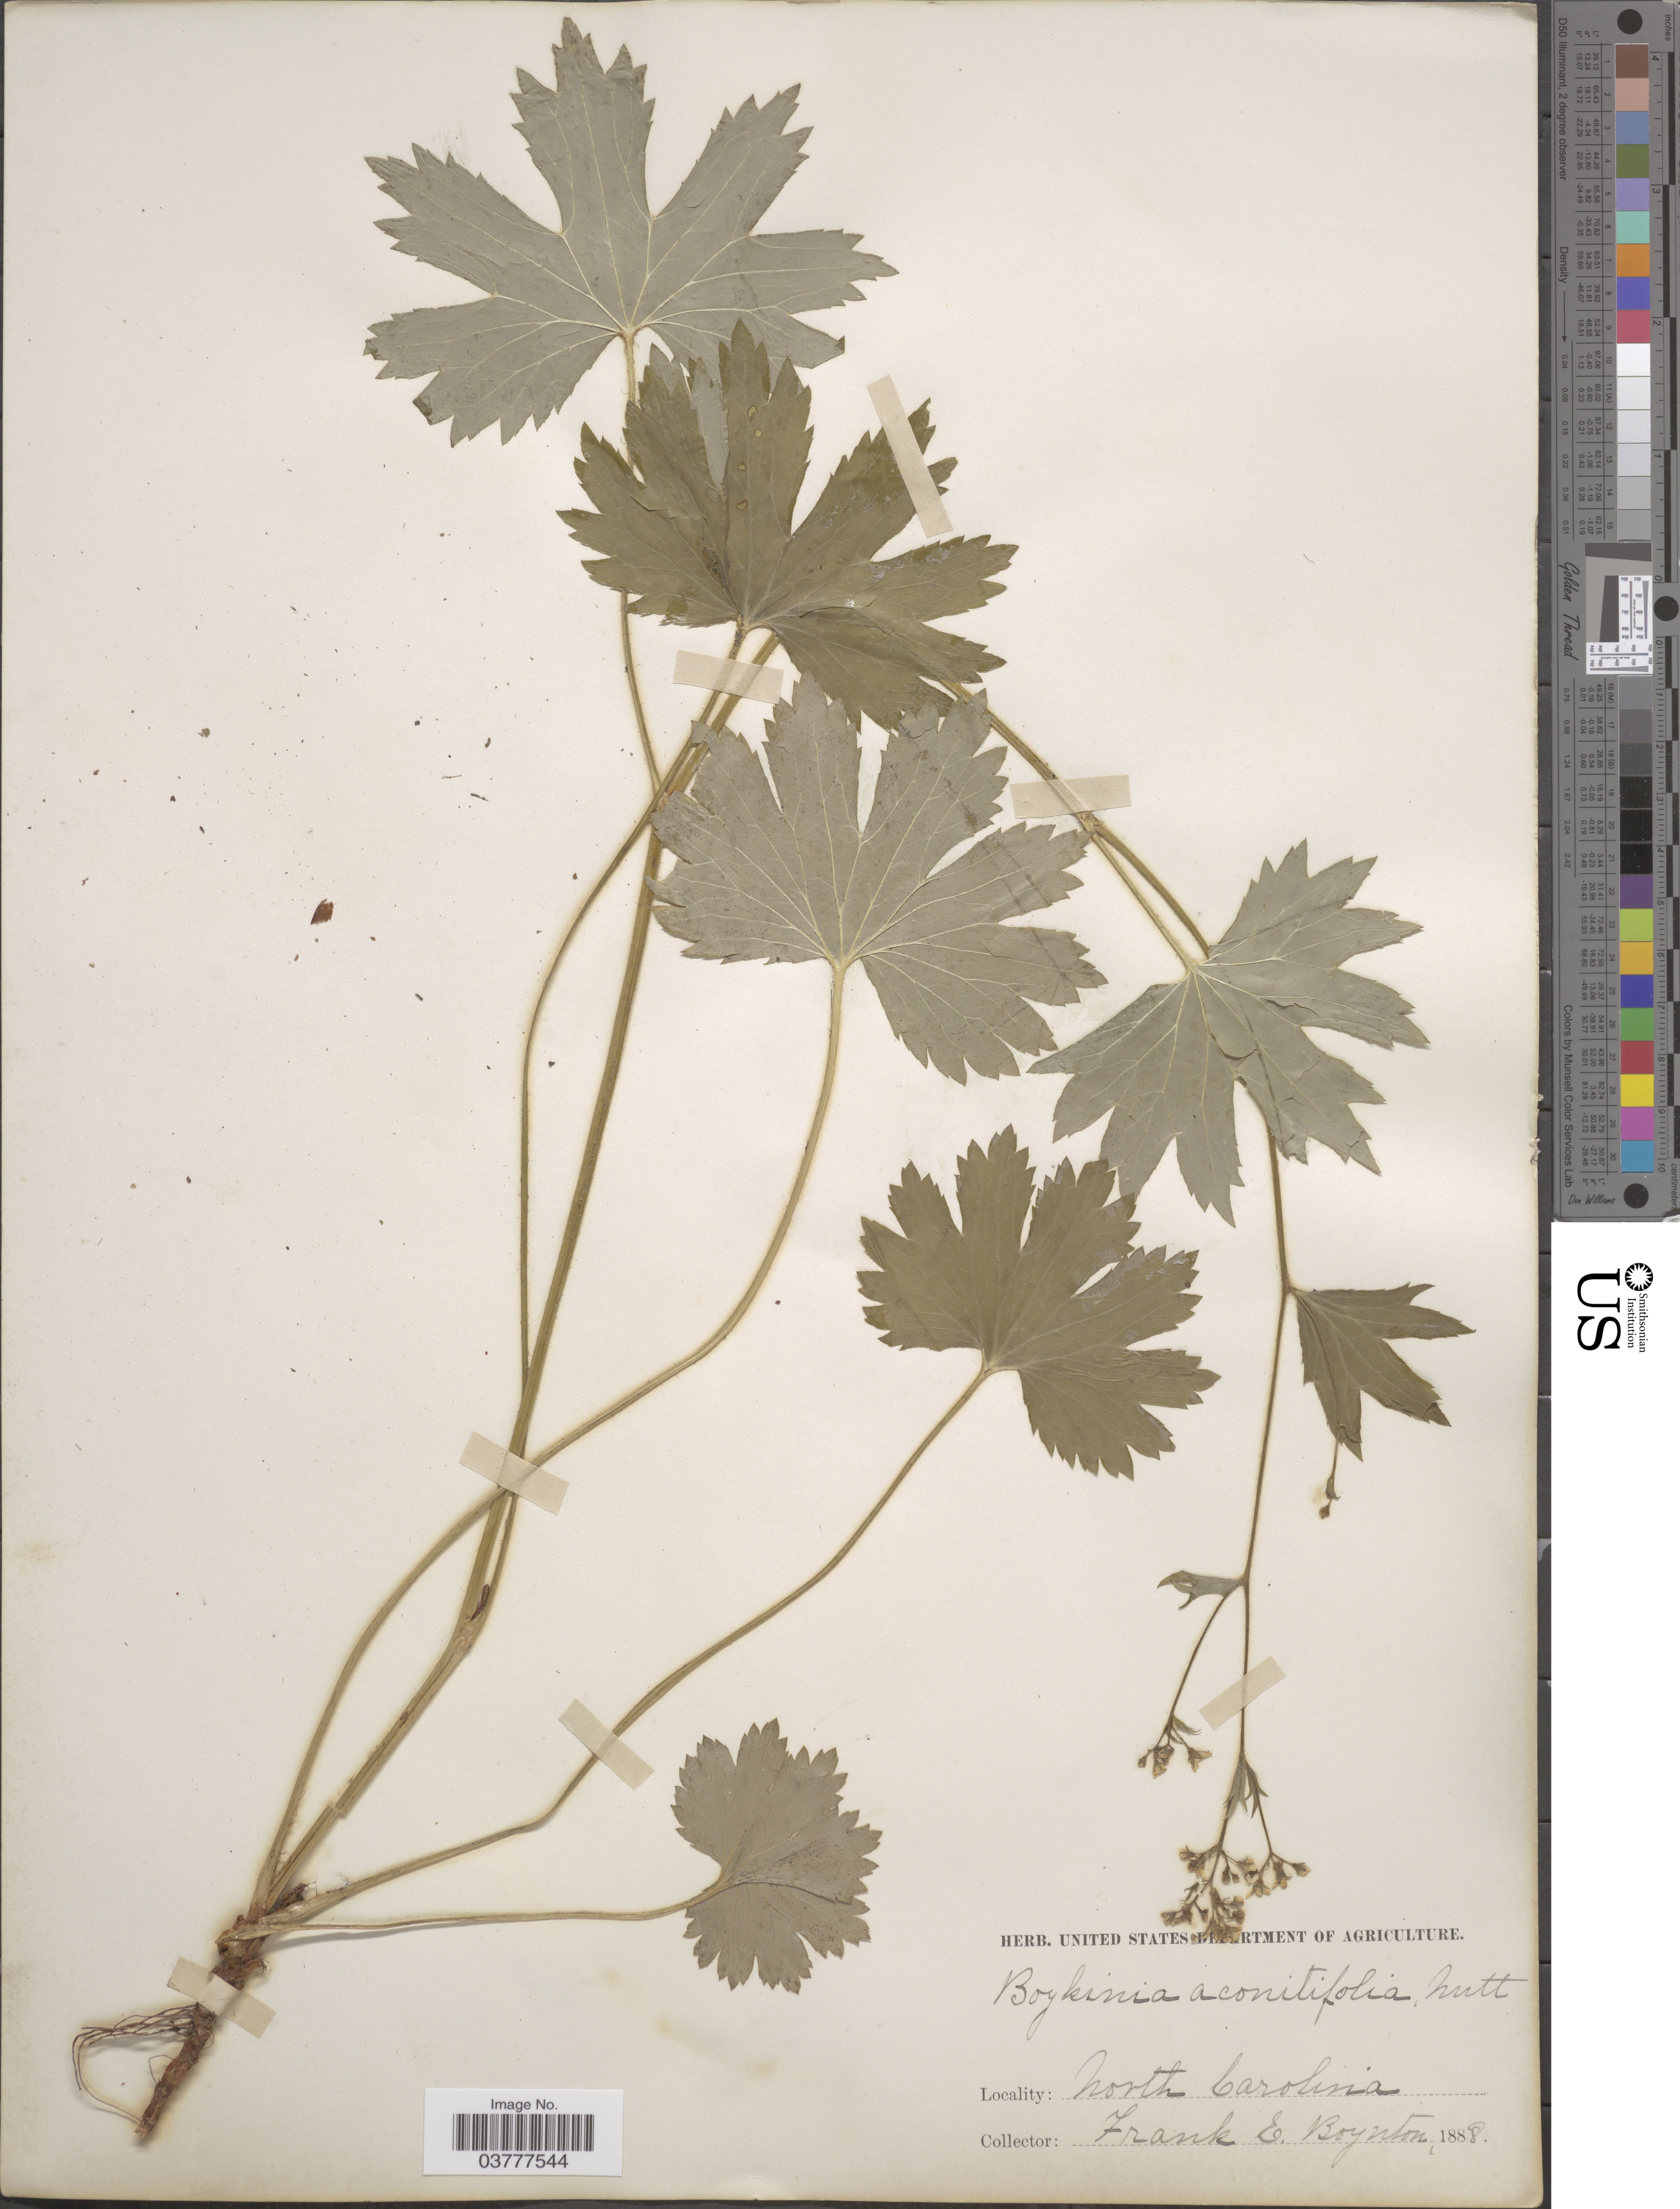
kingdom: Plantae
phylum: Tracheophyta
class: Magnoliopsida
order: Saxifragales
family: Saxifragaceae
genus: Boykinia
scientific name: Boykinia aconitifolia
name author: Nutt.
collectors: F. Boynton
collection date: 1888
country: United States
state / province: North Carolina